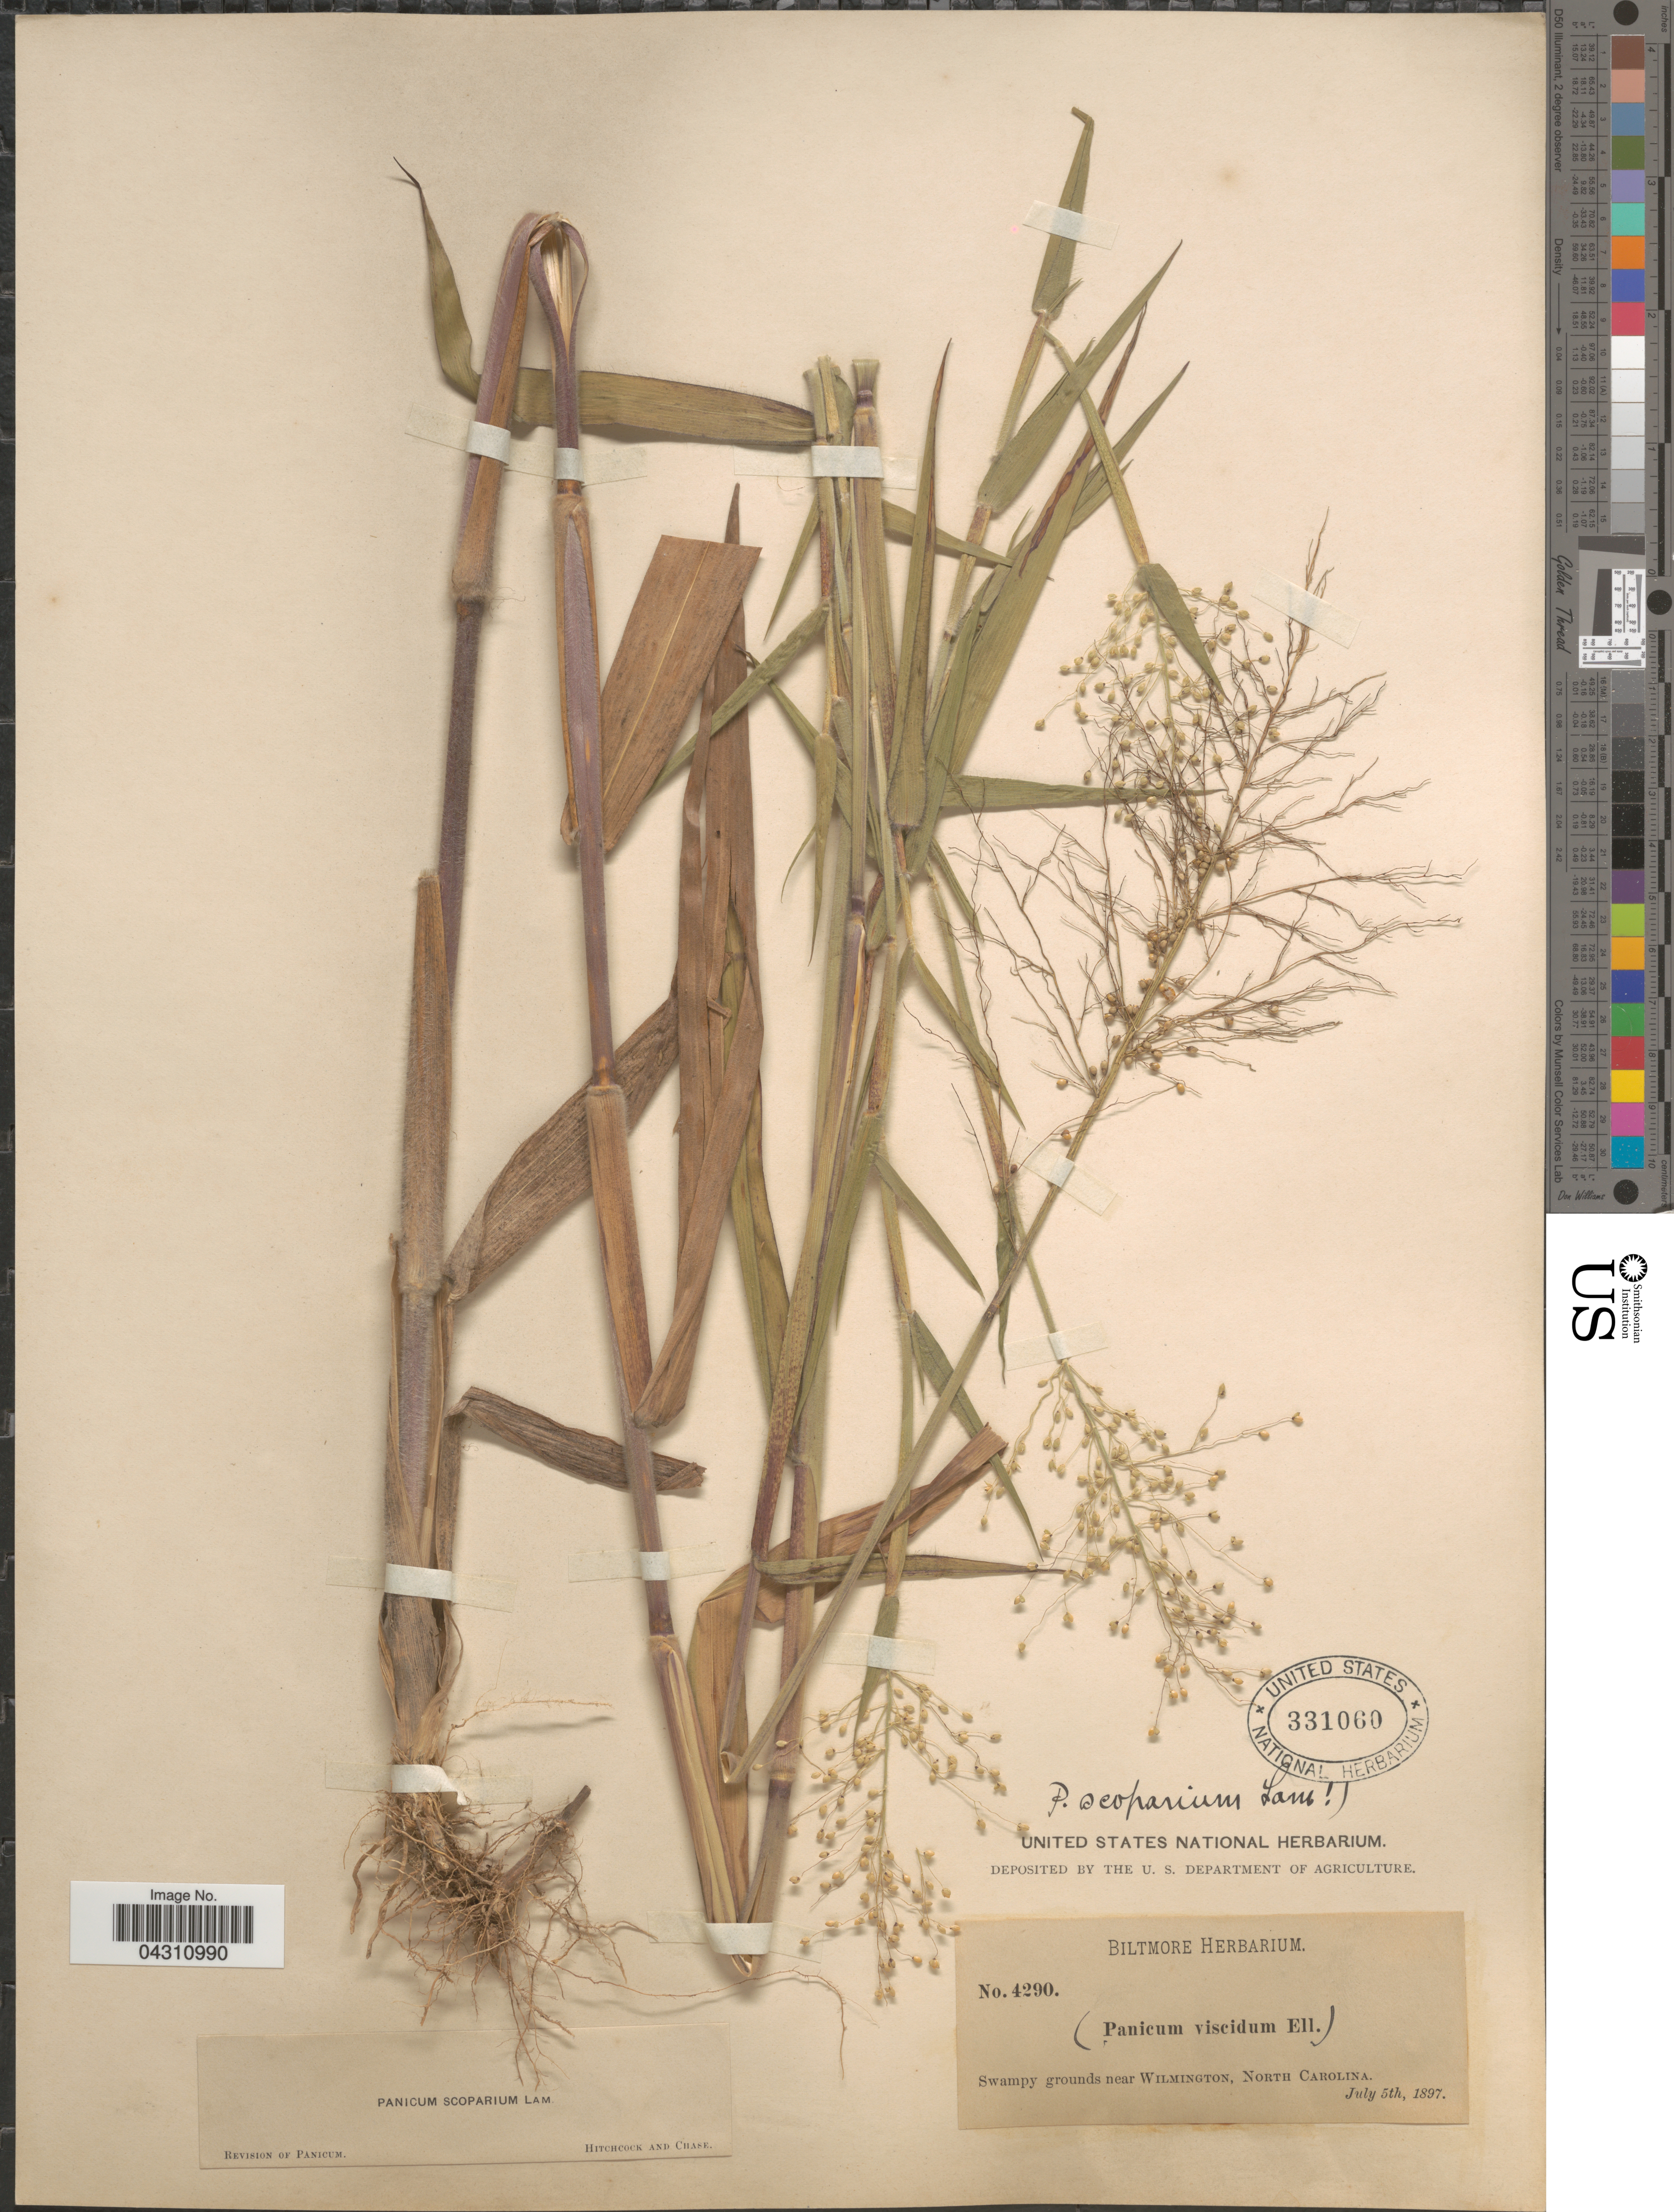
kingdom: Plantae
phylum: Tracheophyta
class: Liliopsida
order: Poales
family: Poaceae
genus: Dichanthelium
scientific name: Dichanthelium scoparium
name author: (Lam.) Gould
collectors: ex herb. Biltmore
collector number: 4290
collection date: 1897-07-05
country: United States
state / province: North Carolina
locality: Swampy grounds near Wilmington.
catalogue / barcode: US 331060